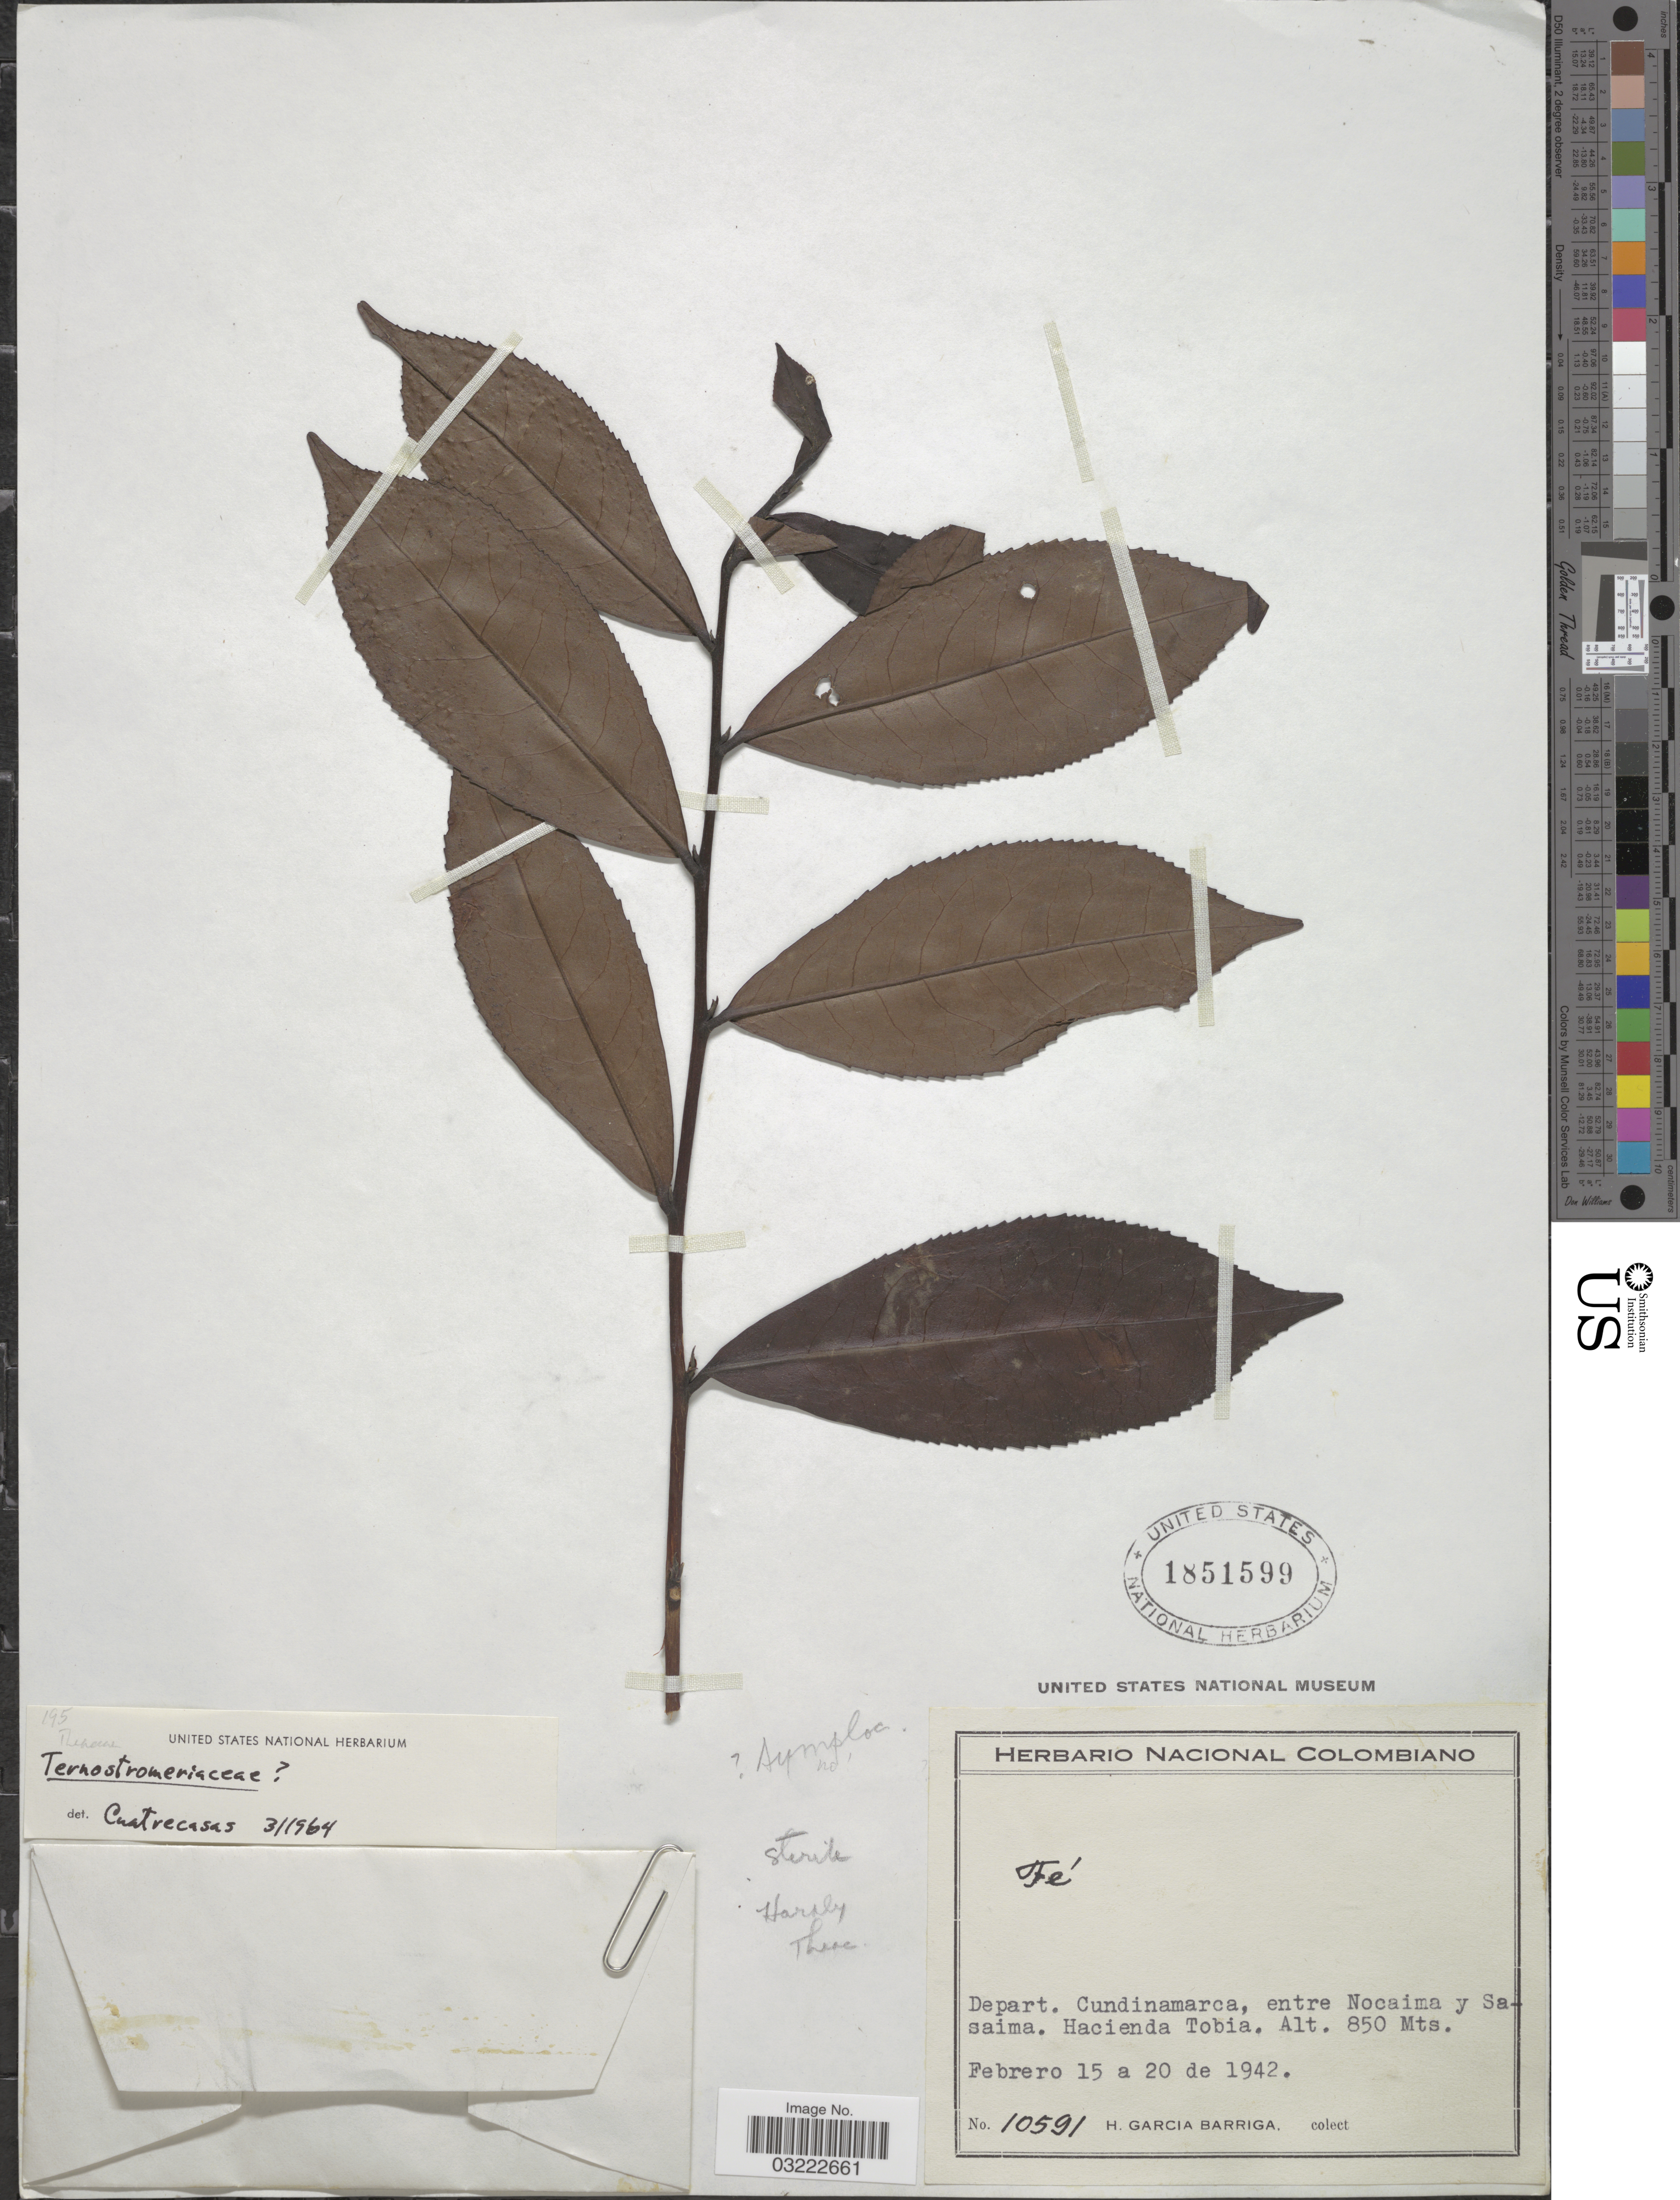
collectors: H. García Barriga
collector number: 10591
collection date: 1942-02-15/1942-02-20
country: Colombia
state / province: Cundinamarca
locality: Depart. Cundinamarca, entre Nocaima y Sasaima. Hacienda Tobia.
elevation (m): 850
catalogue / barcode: US 1851599